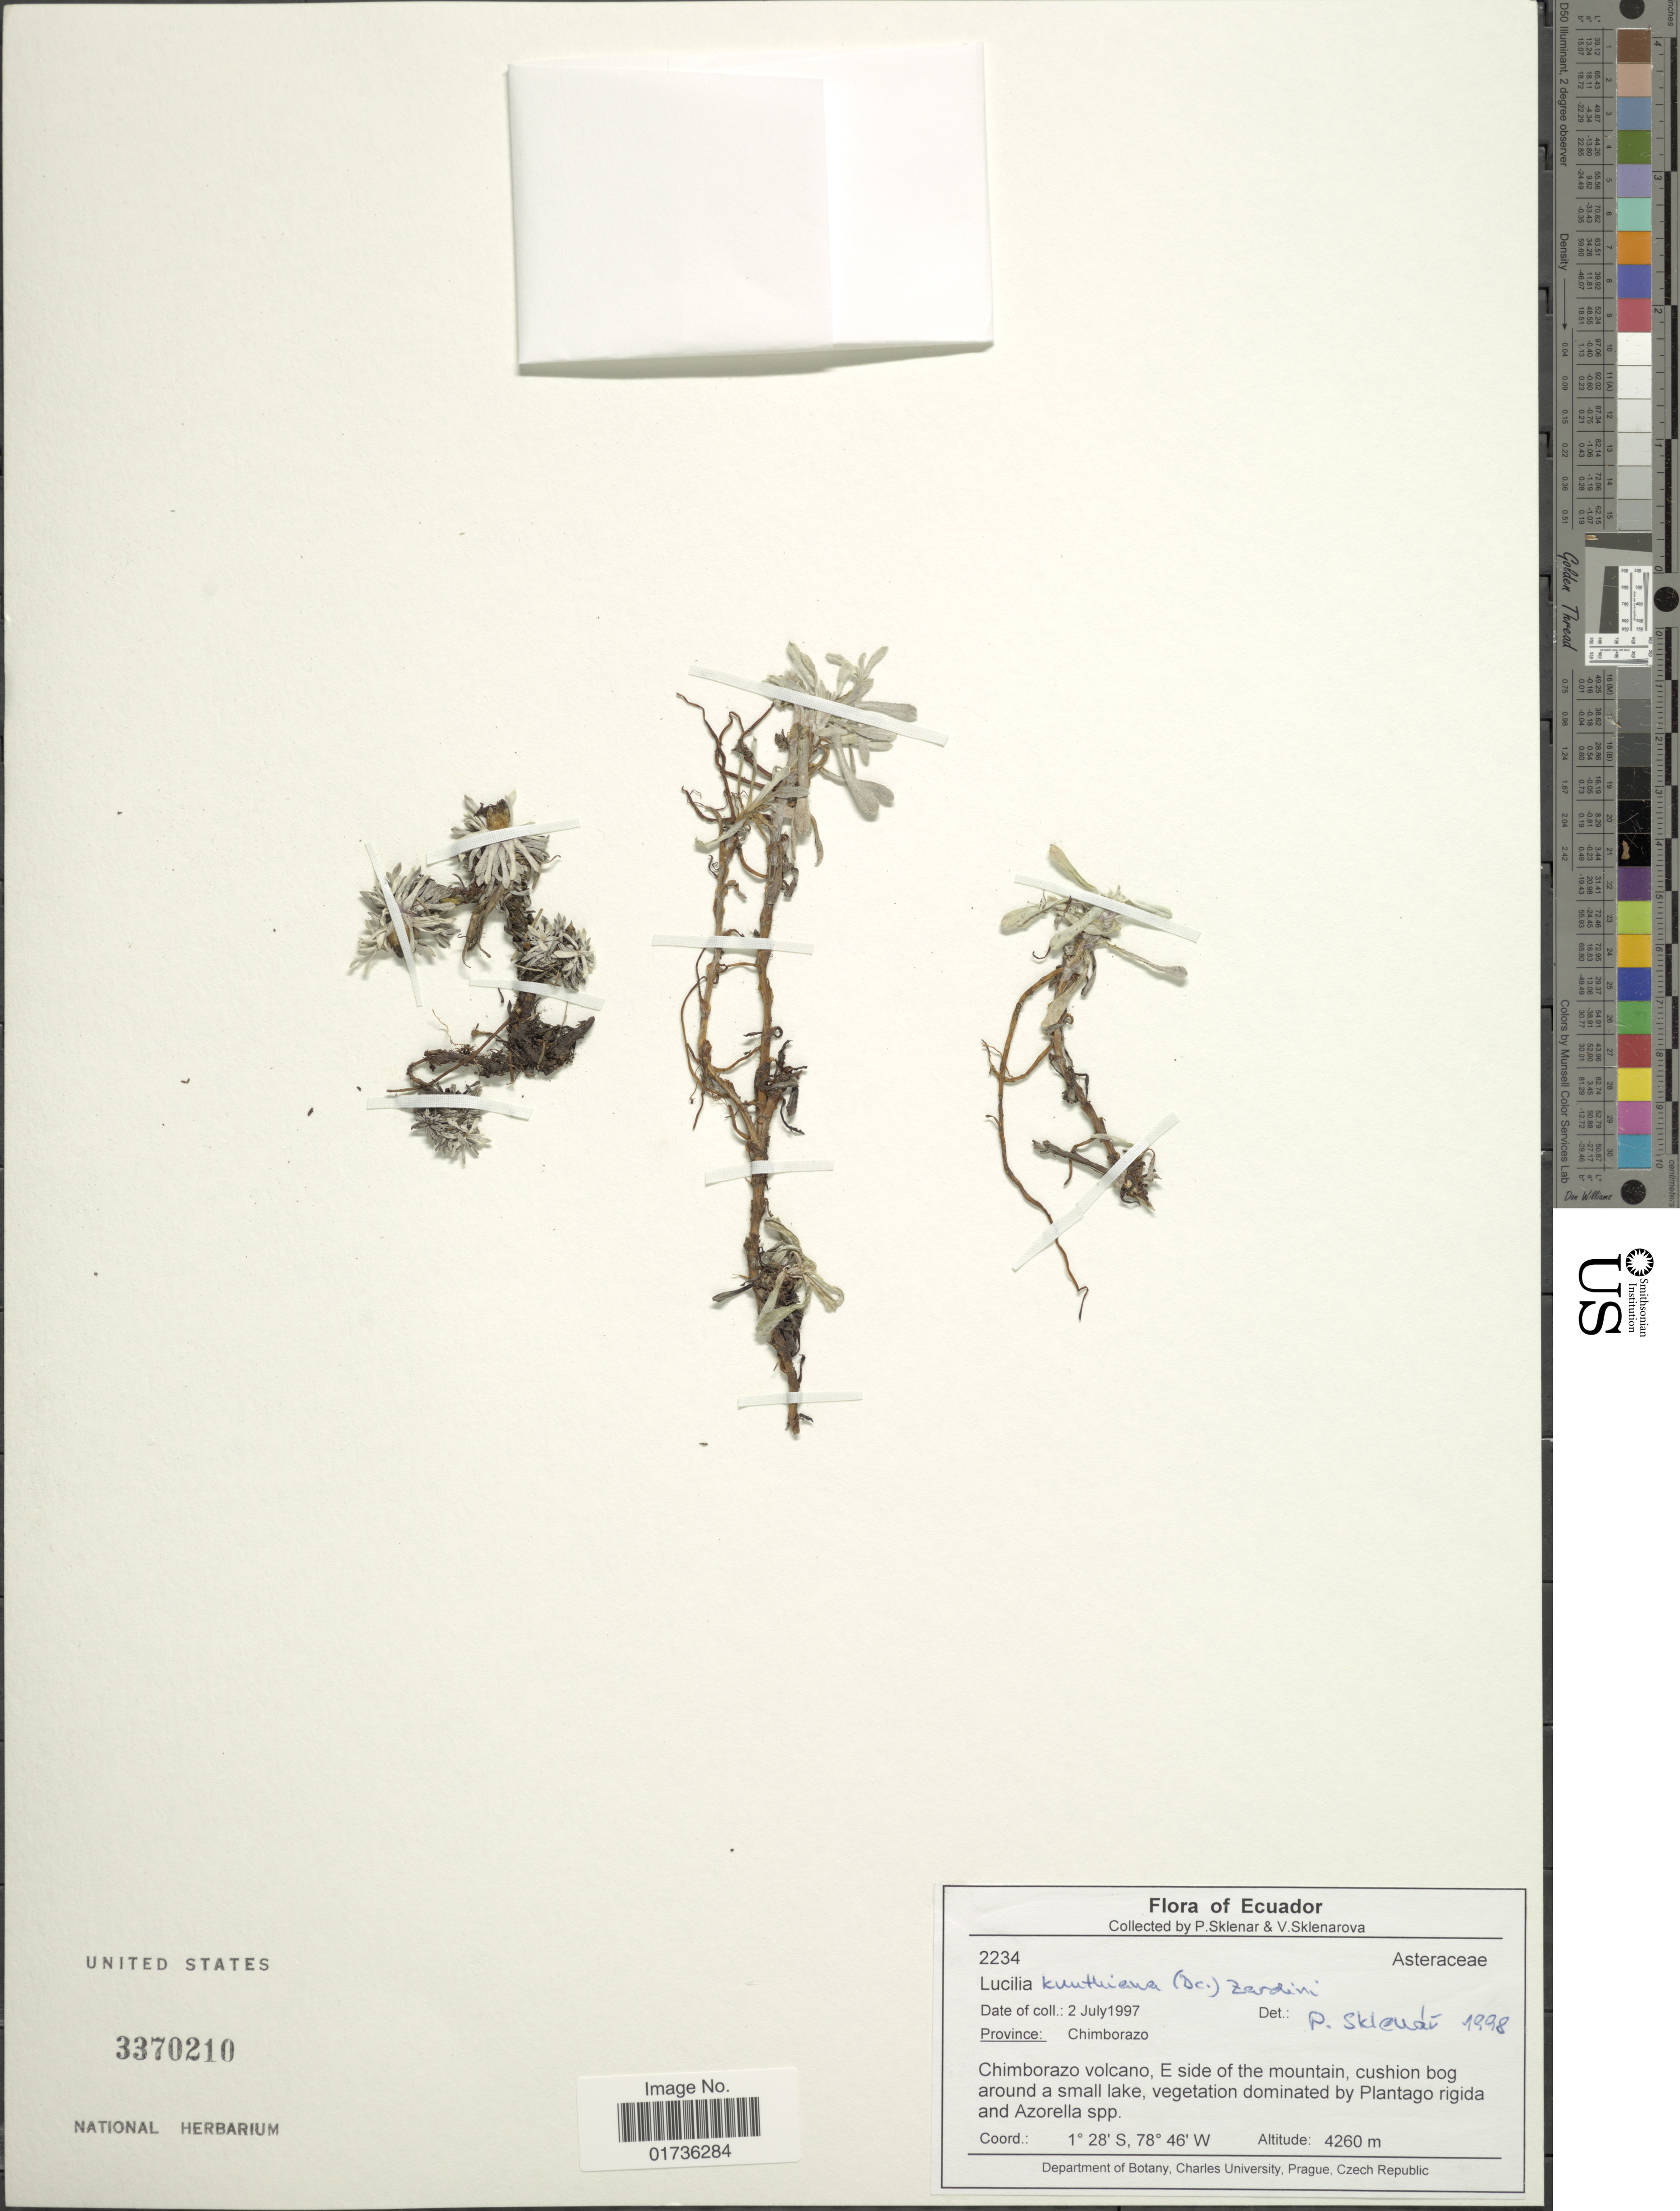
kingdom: Plantae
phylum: Tracheophyta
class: Magnoliopsida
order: Asterales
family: Asteraceae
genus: Lucilia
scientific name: Lucilia kunthiana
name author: (DC.) Zardini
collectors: P. Sklenár & V. Sklenárová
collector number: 2234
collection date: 1997-07-02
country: Ecuador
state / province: Chimborazo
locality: Chimborazo volcano, E side of the mountain, cushion bog around a small lake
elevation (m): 4260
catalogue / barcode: US 3370210